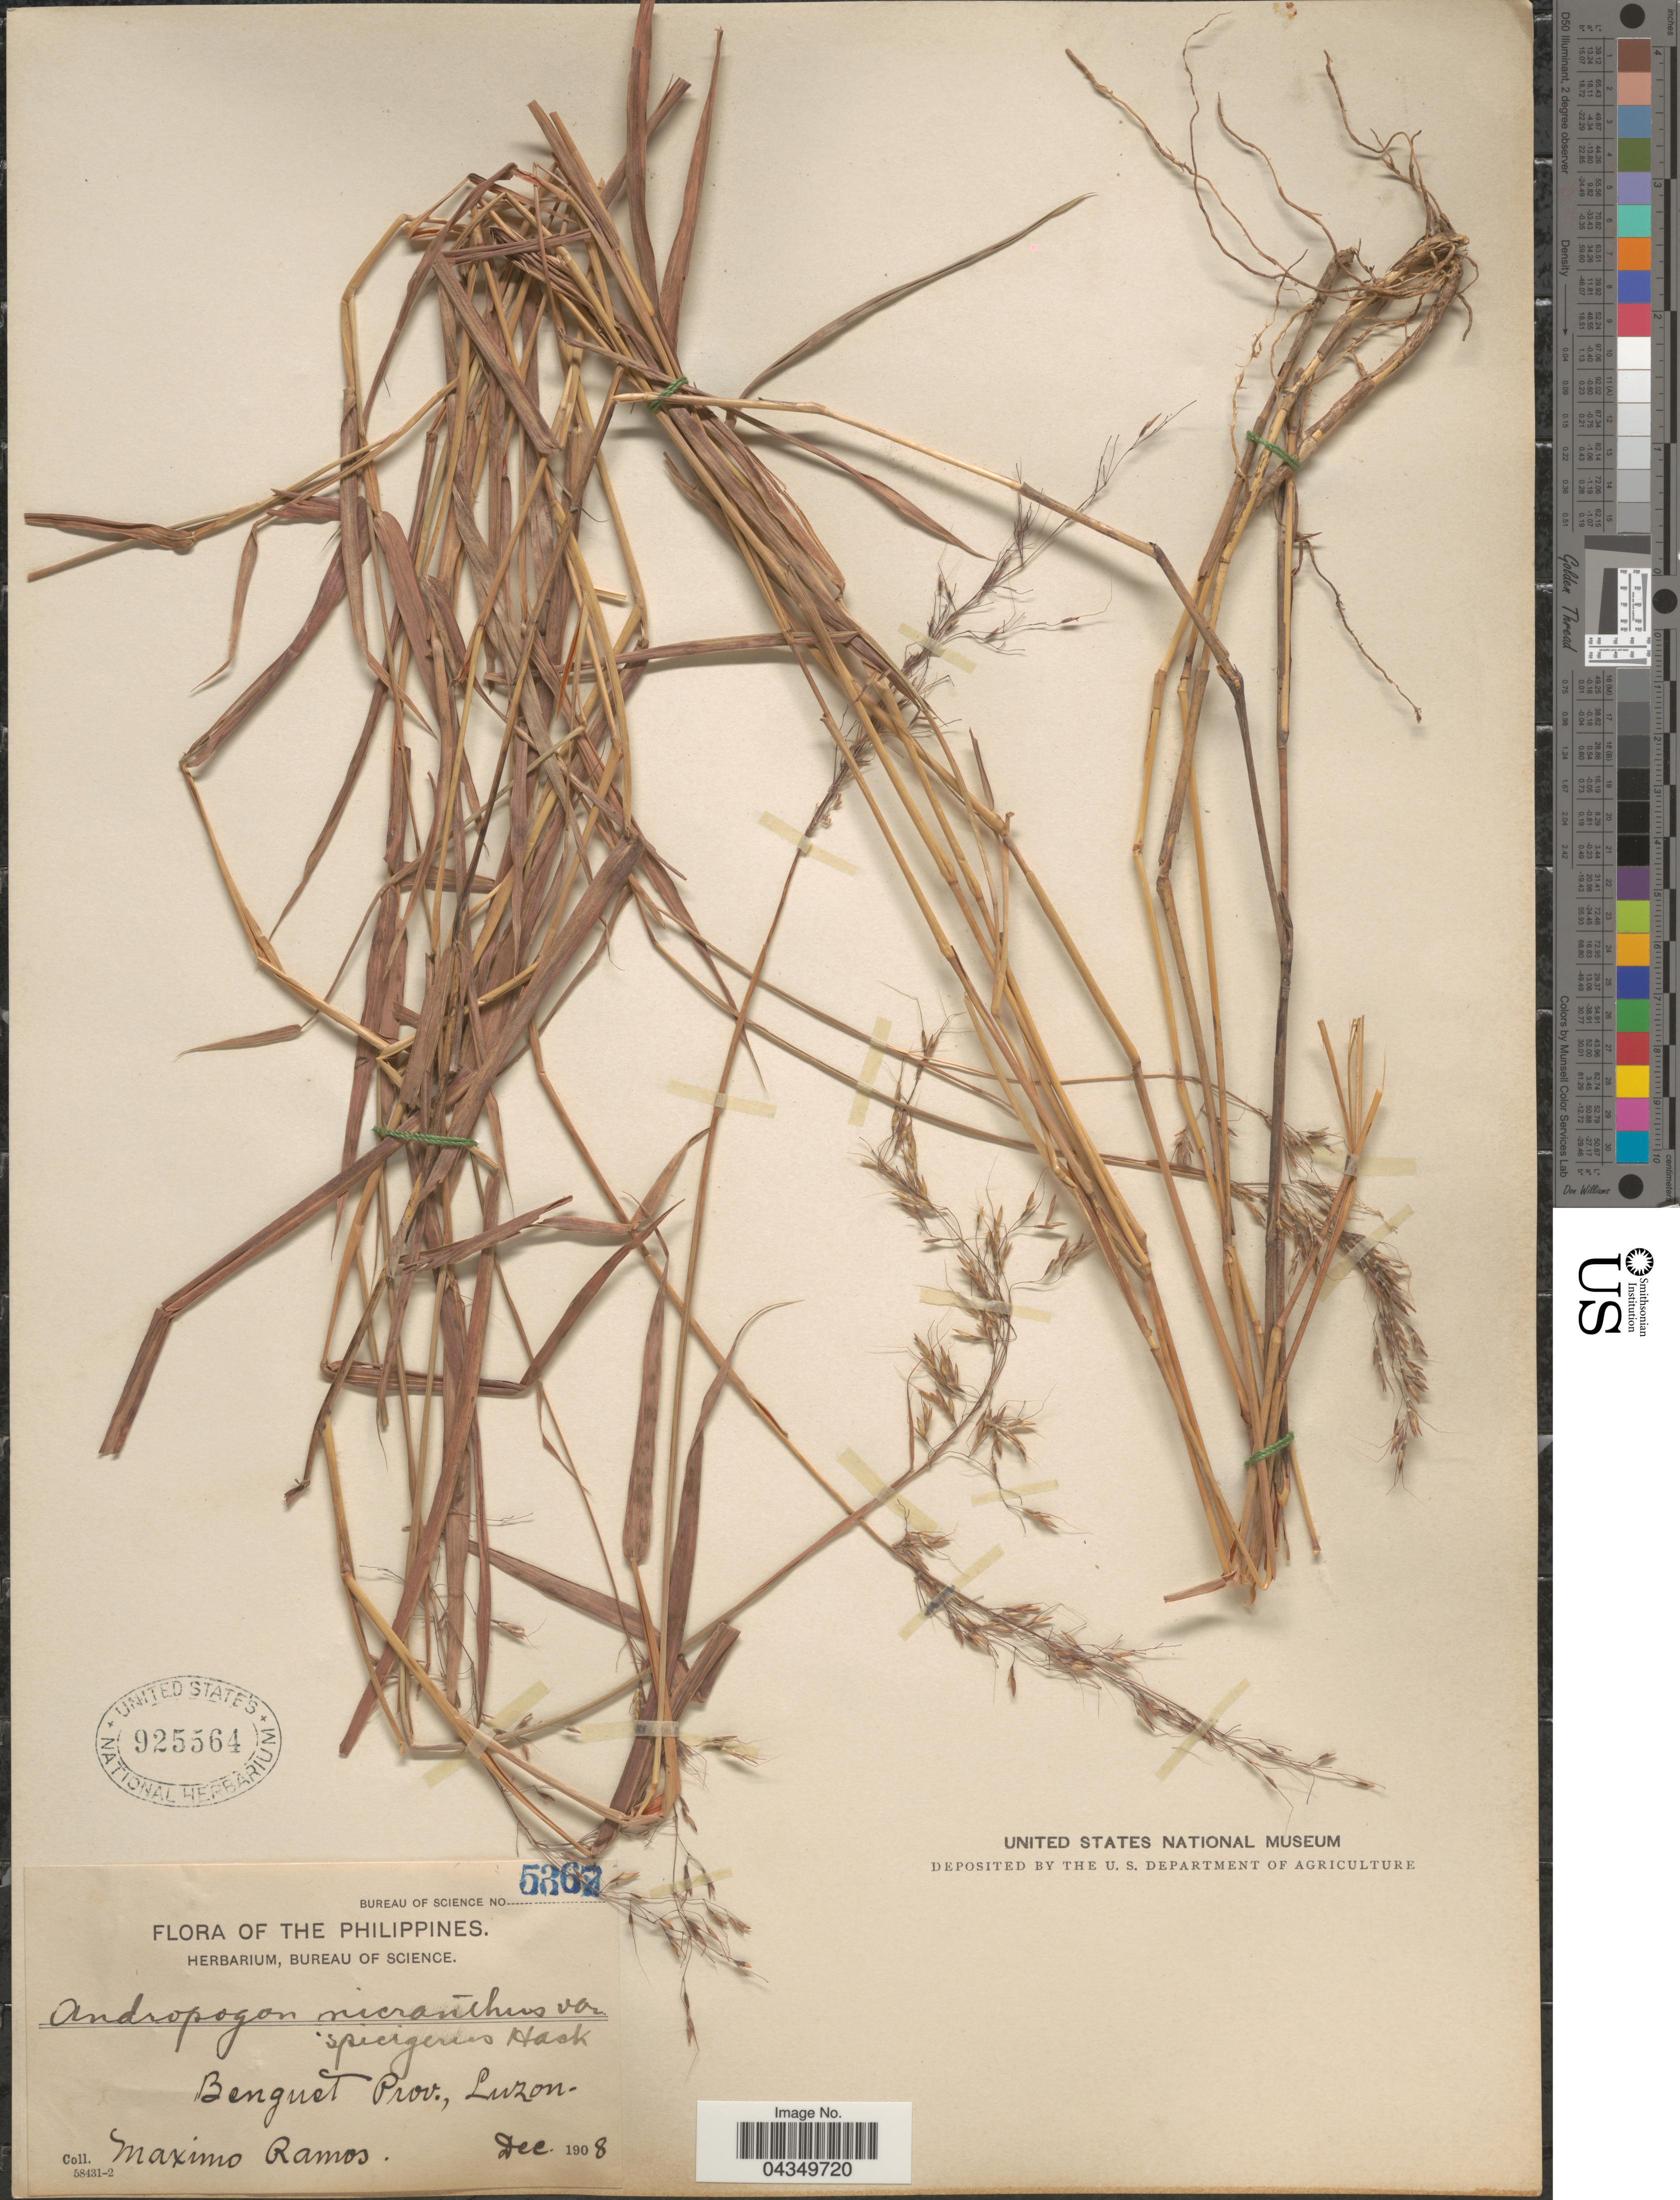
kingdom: Plantae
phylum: Tracheophyta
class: Liliopsida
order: Poales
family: Poaceae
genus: Capillipedium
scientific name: Capillipedium parviflorum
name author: (R. Br.) Stapf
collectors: M. Ramos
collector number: Bureau of Science 5367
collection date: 1908-12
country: Philippines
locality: Benguet Prov., Luzon.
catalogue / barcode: US 925564